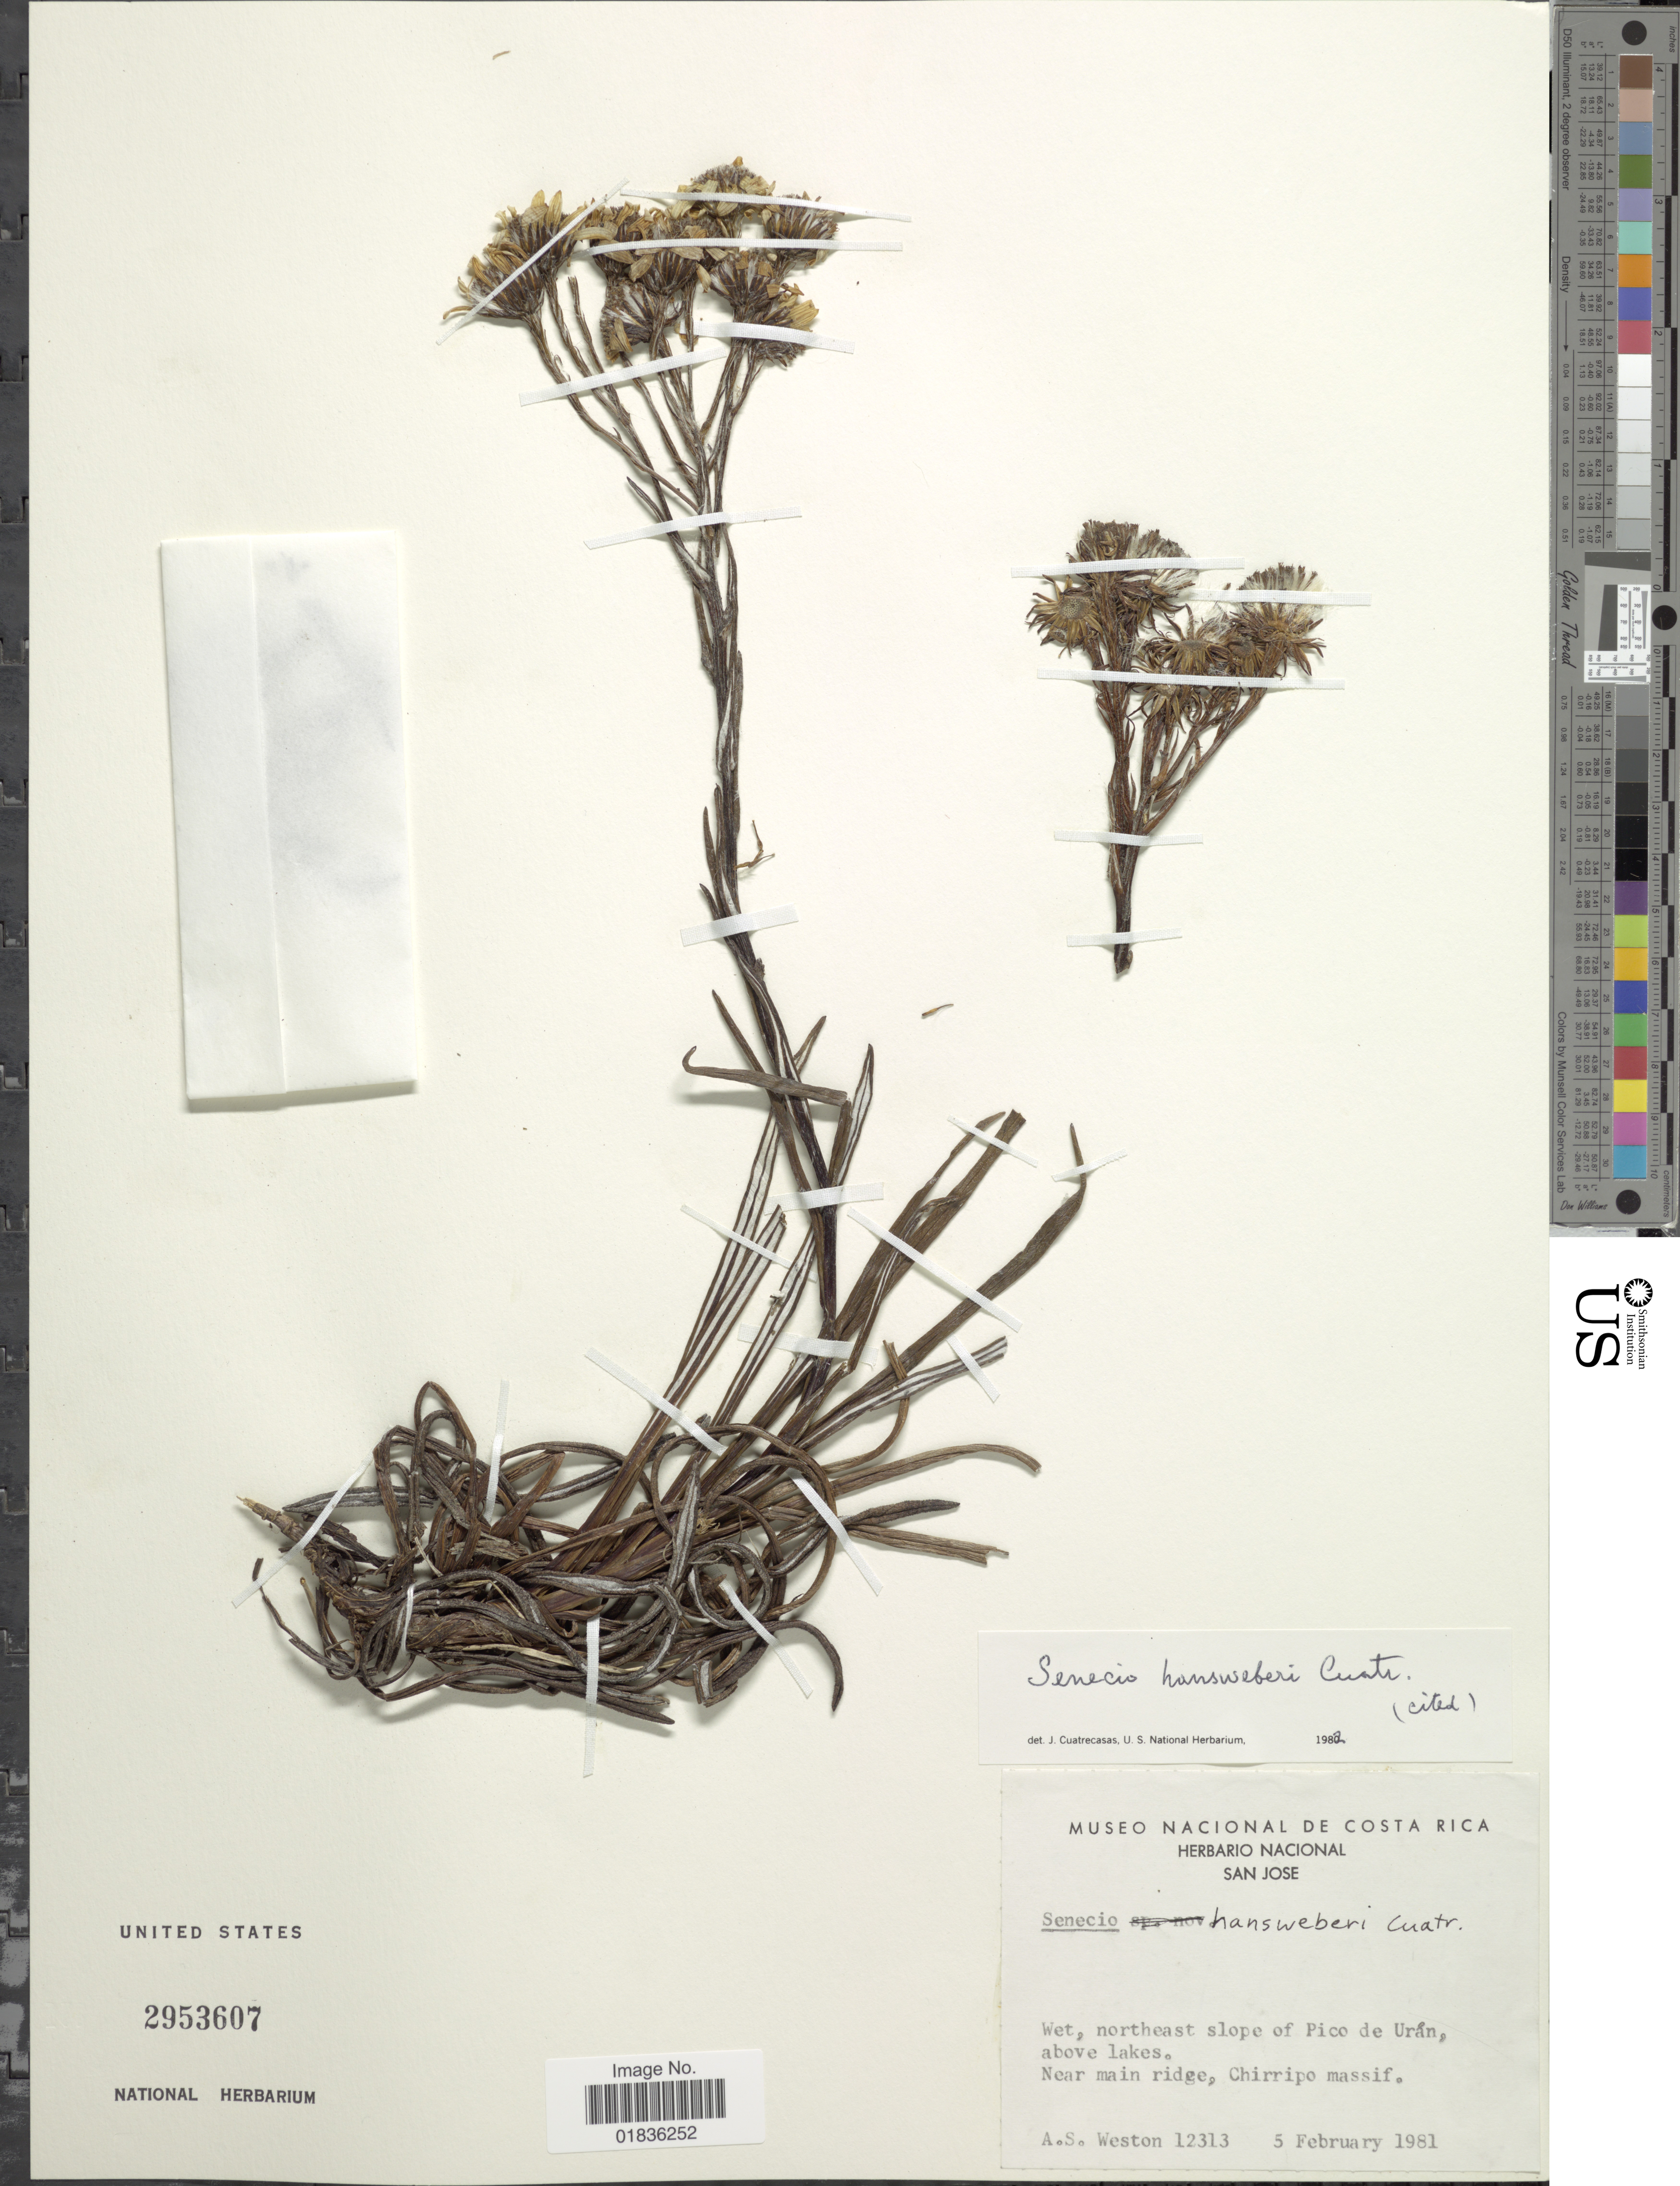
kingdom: Plantae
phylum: Tracheophyta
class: Magnoliopsida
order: Asterales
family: Asteraceae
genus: Senecio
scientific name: Senecio hansweberi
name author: Cuatrec.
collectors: A. Weston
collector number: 12313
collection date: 1981-02-05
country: Costa Rica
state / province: San José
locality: Wet, northeast slope of Pico de Uran, above lakes, near main ridge, Chirripo massif.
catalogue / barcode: US 2953607